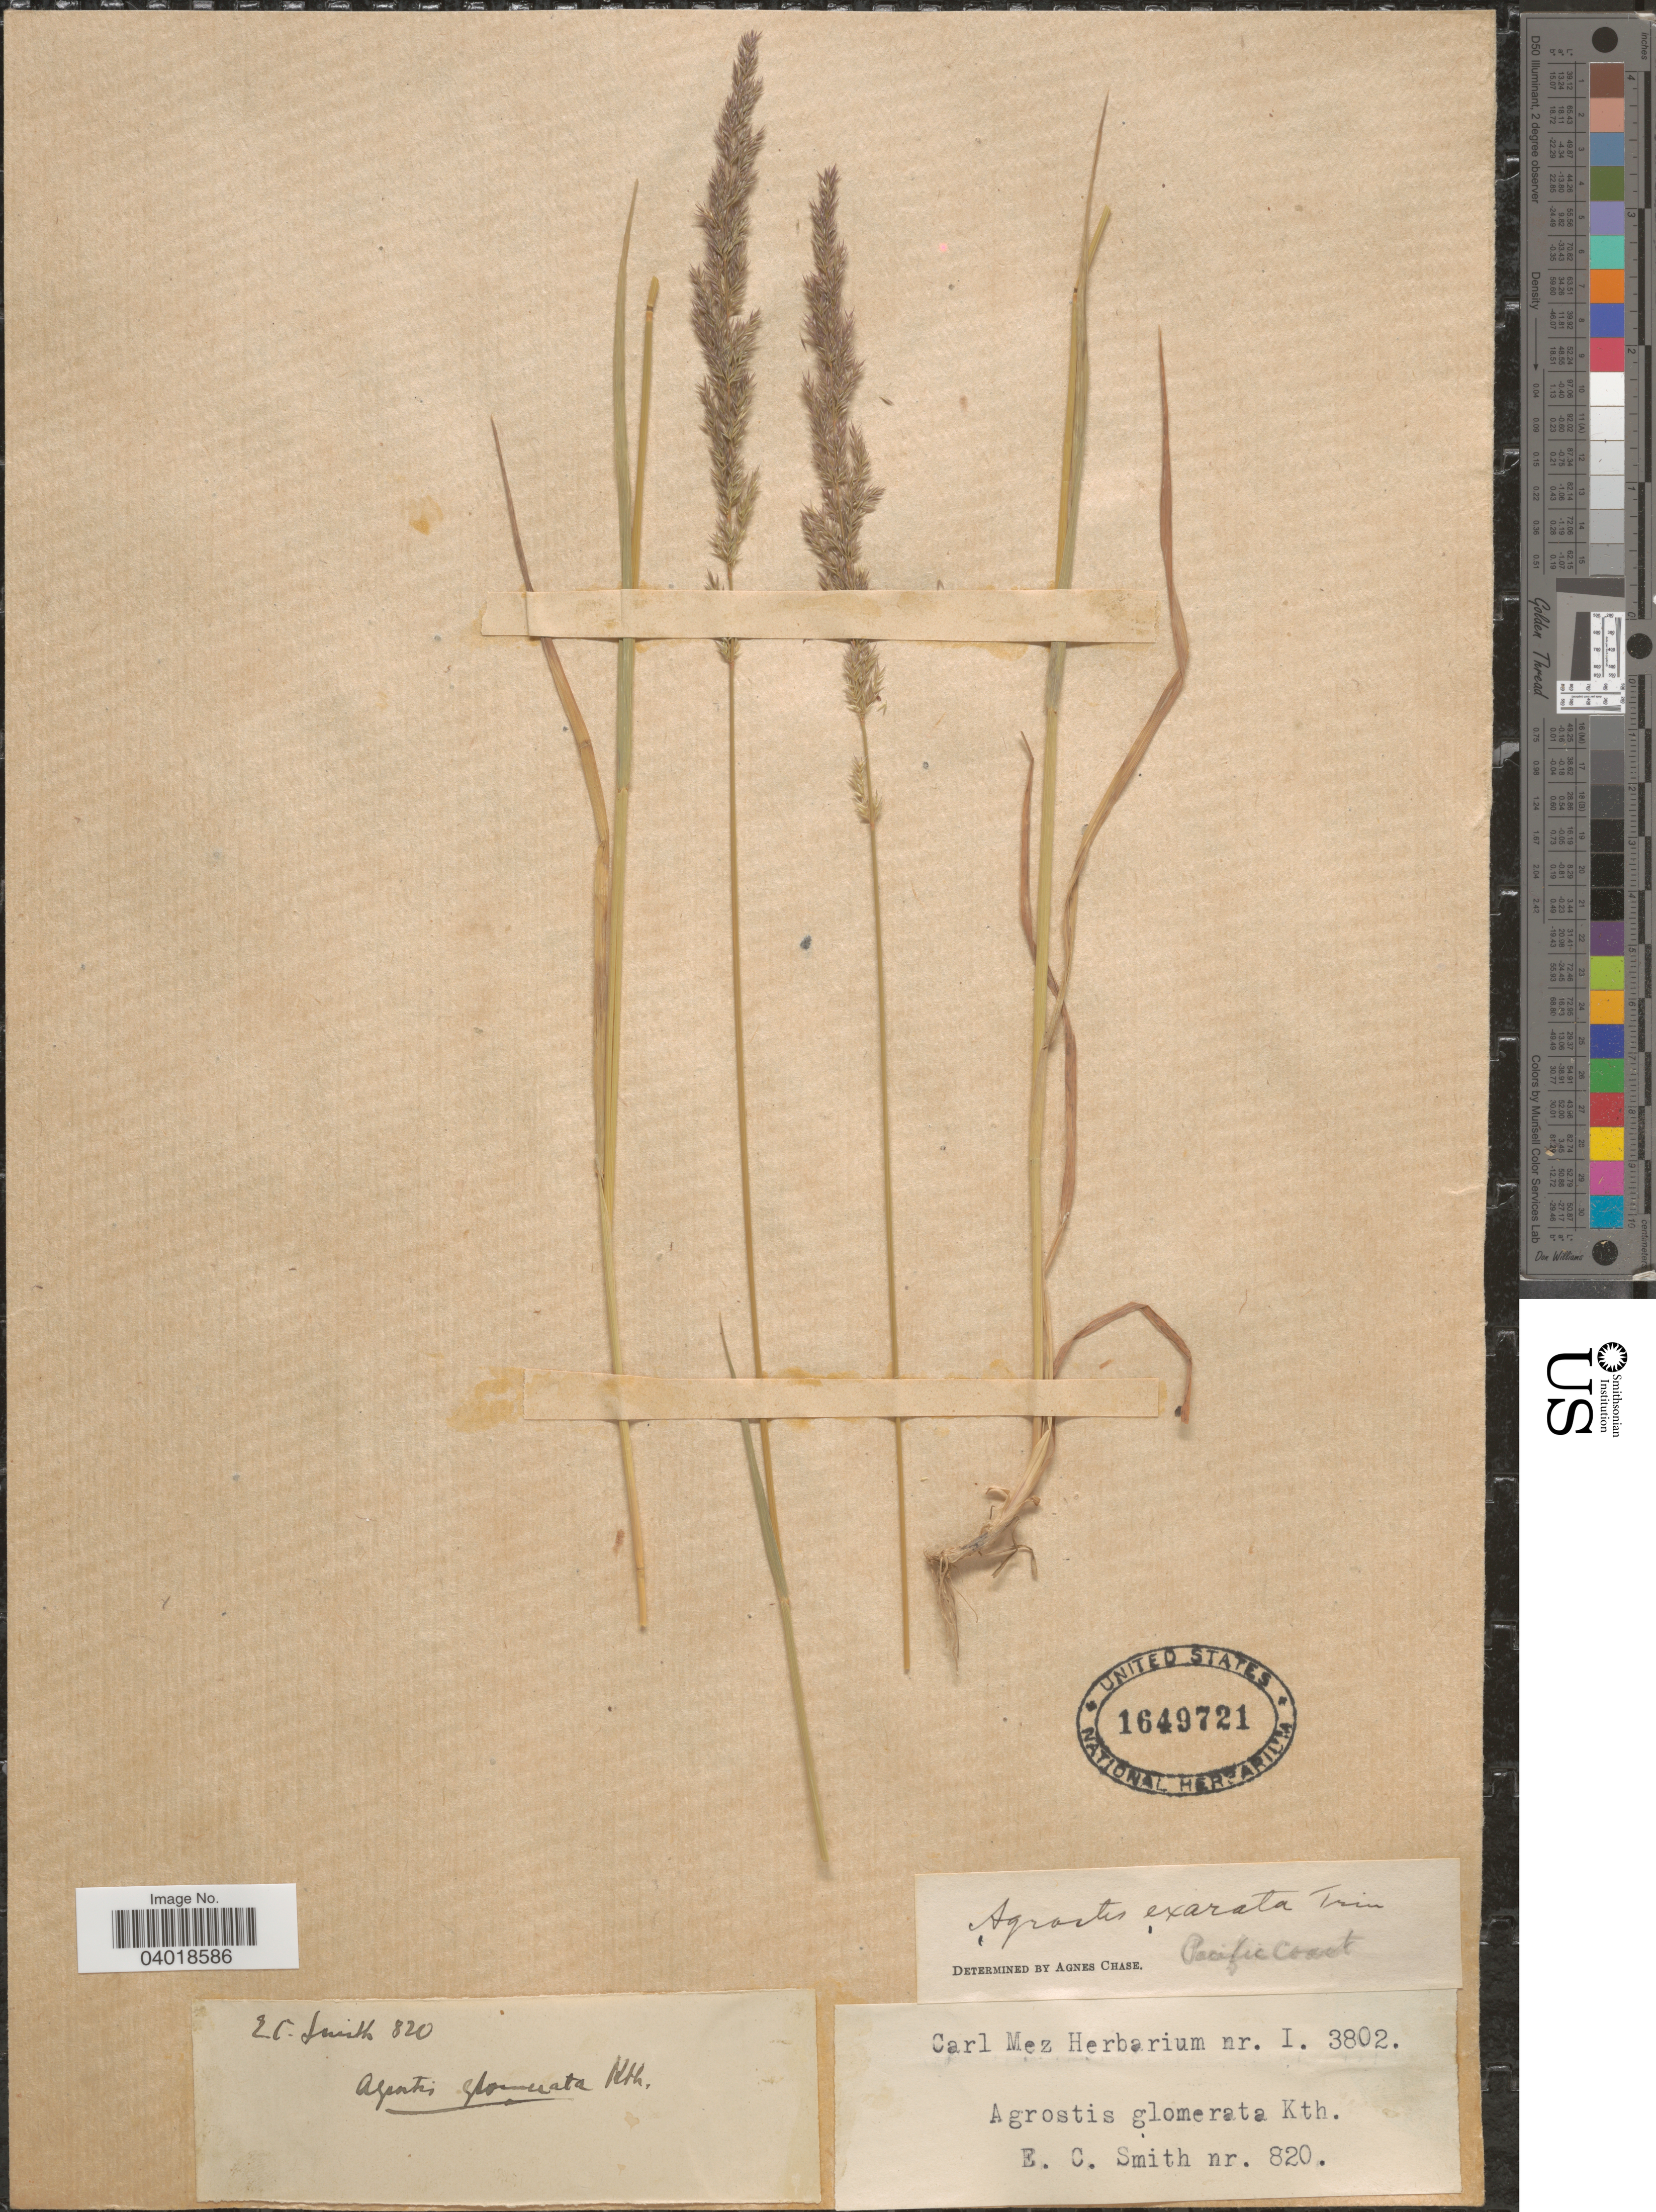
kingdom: Plantae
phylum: Tracheophyta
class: Liliopsida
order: Poales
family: Poaceae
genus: Agrostis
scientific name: Agrostis exarata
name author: Trin.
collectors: E. Smith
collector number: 820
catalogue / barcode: US 1649721